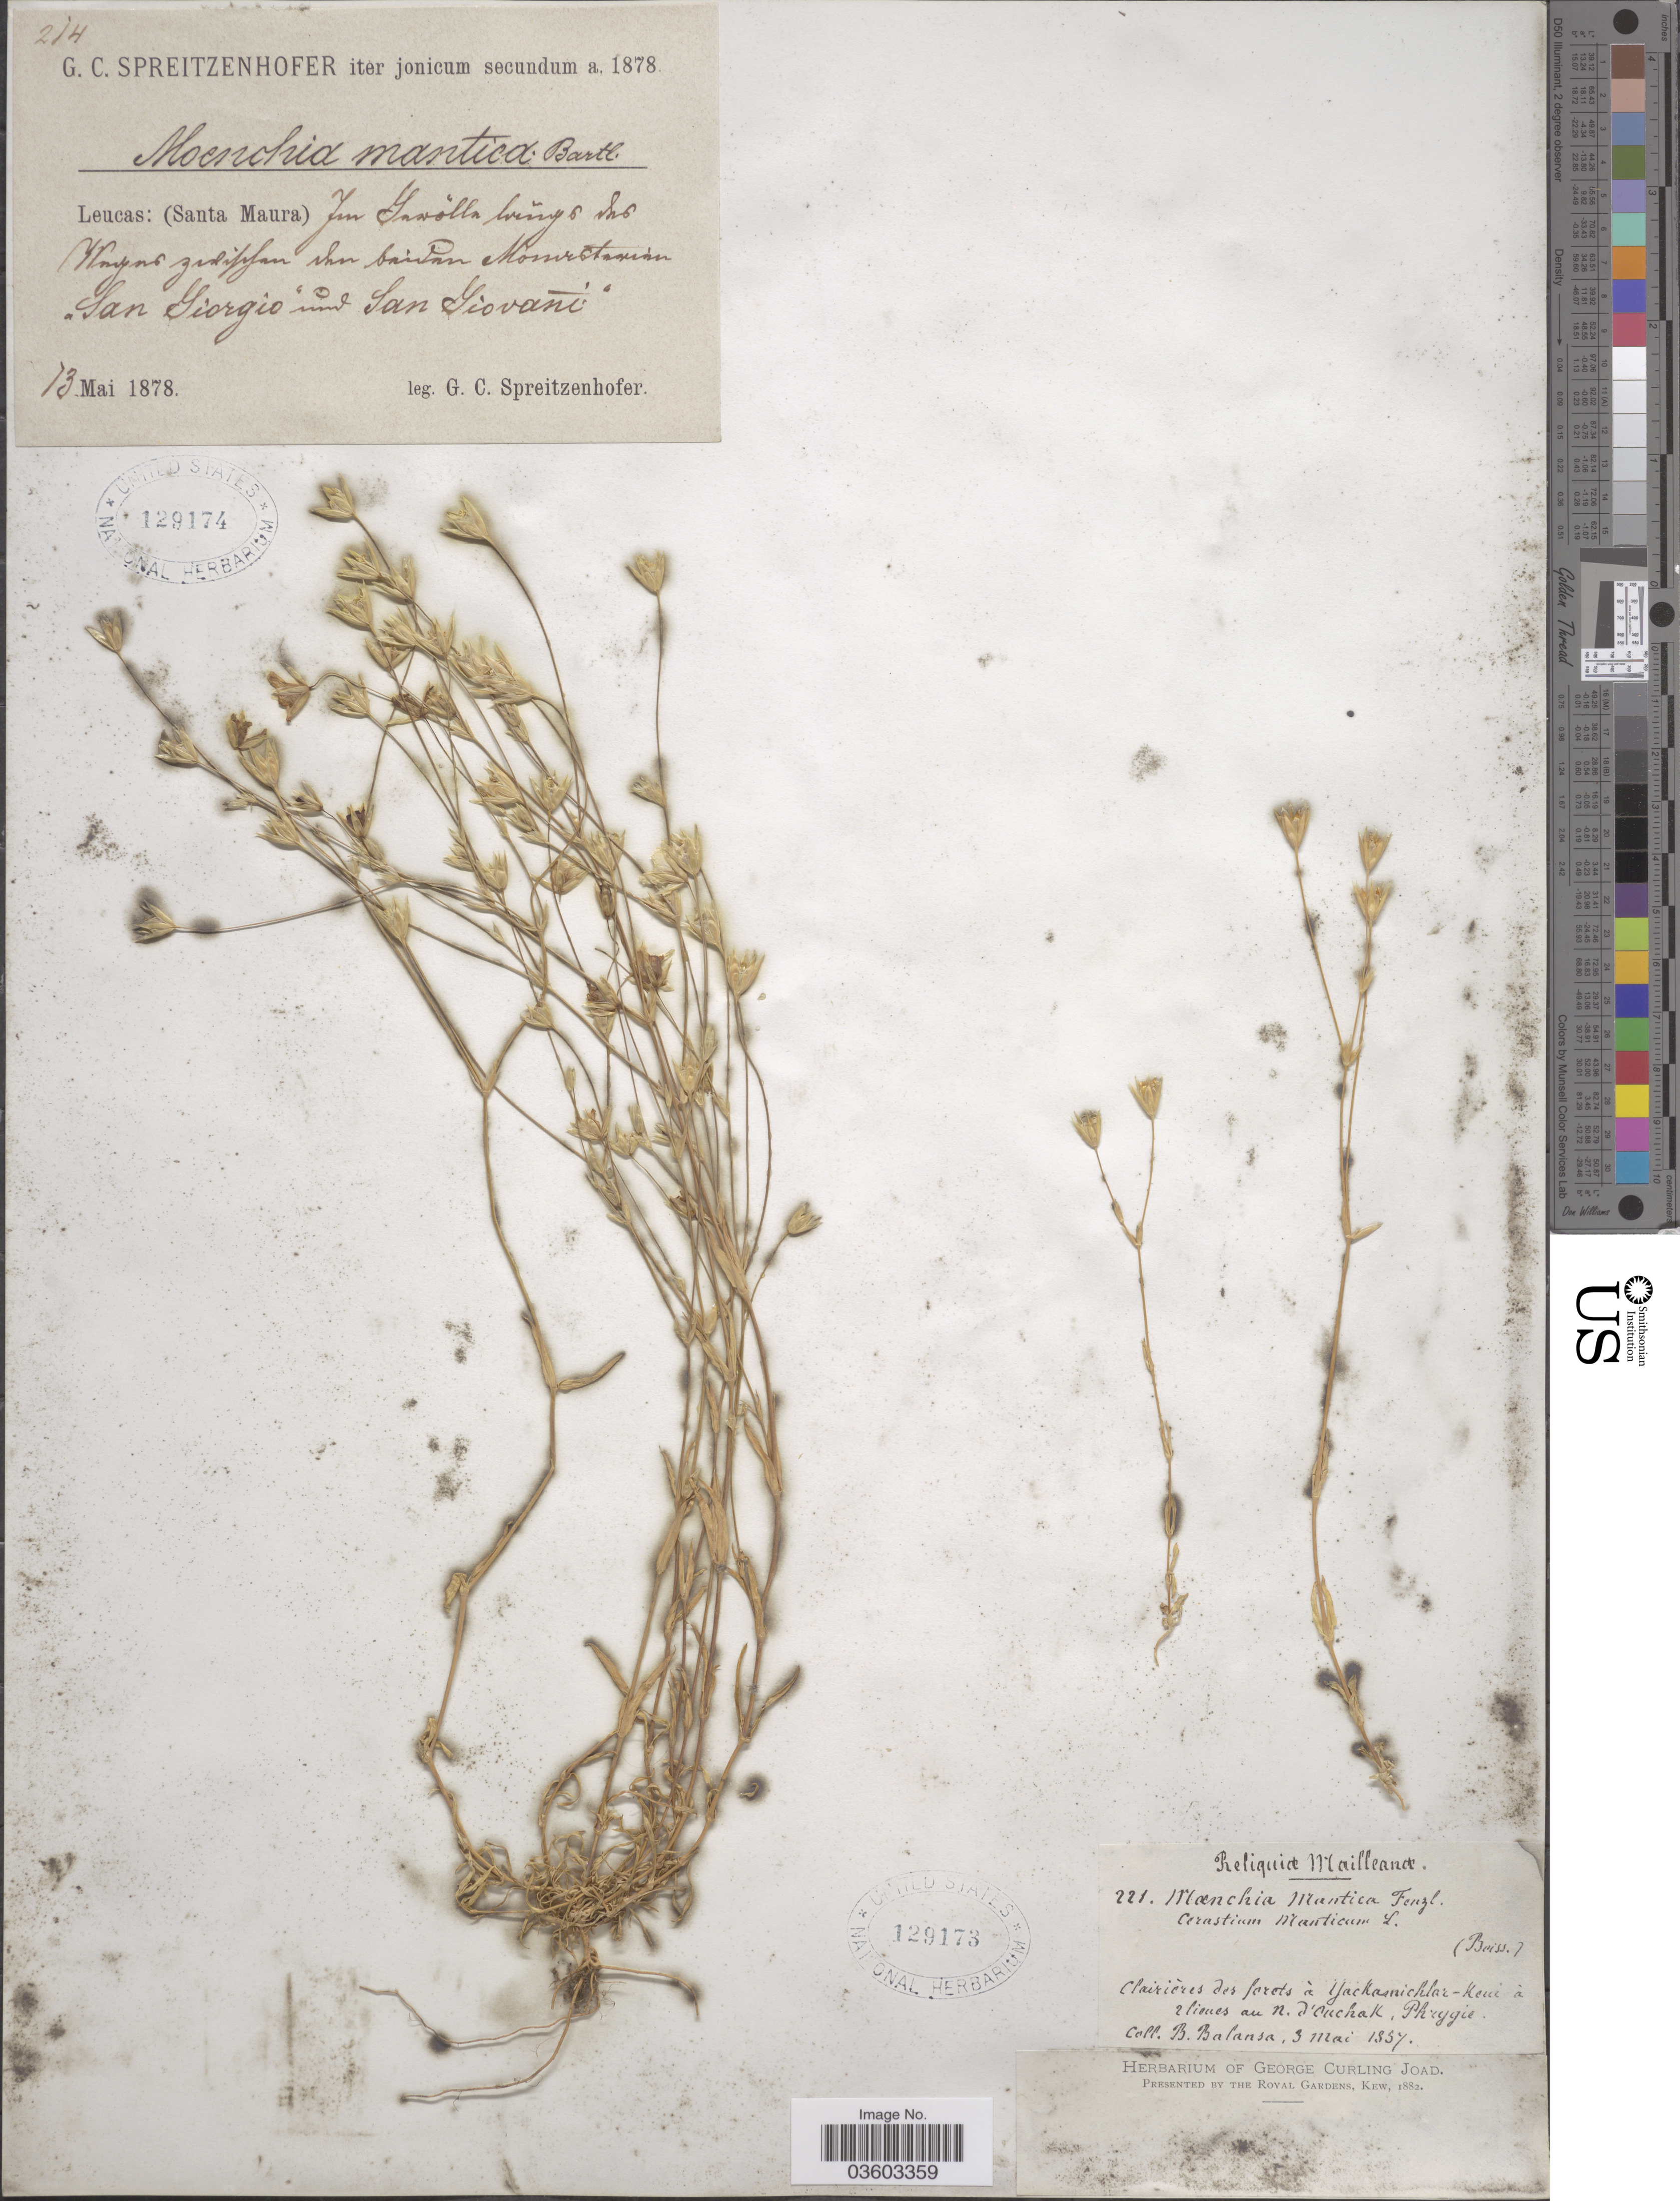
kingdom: Plantae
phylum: Tracheophyta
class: Magnoliopsida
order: Caryophyllales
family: Caryophyllaceae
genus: Cerastium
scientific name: Cerastium manticum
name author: L.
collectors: G. Spreitzenhofer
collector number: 214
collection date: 1878-05-13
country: Greece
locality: Leucas: (Santa Maura) In Gavölla Svings Dhr Vlagas zuxifufam sher bainpan Mosserterian "San Giorgio" und San Giovani. [interpreted]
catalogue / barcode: US 129174